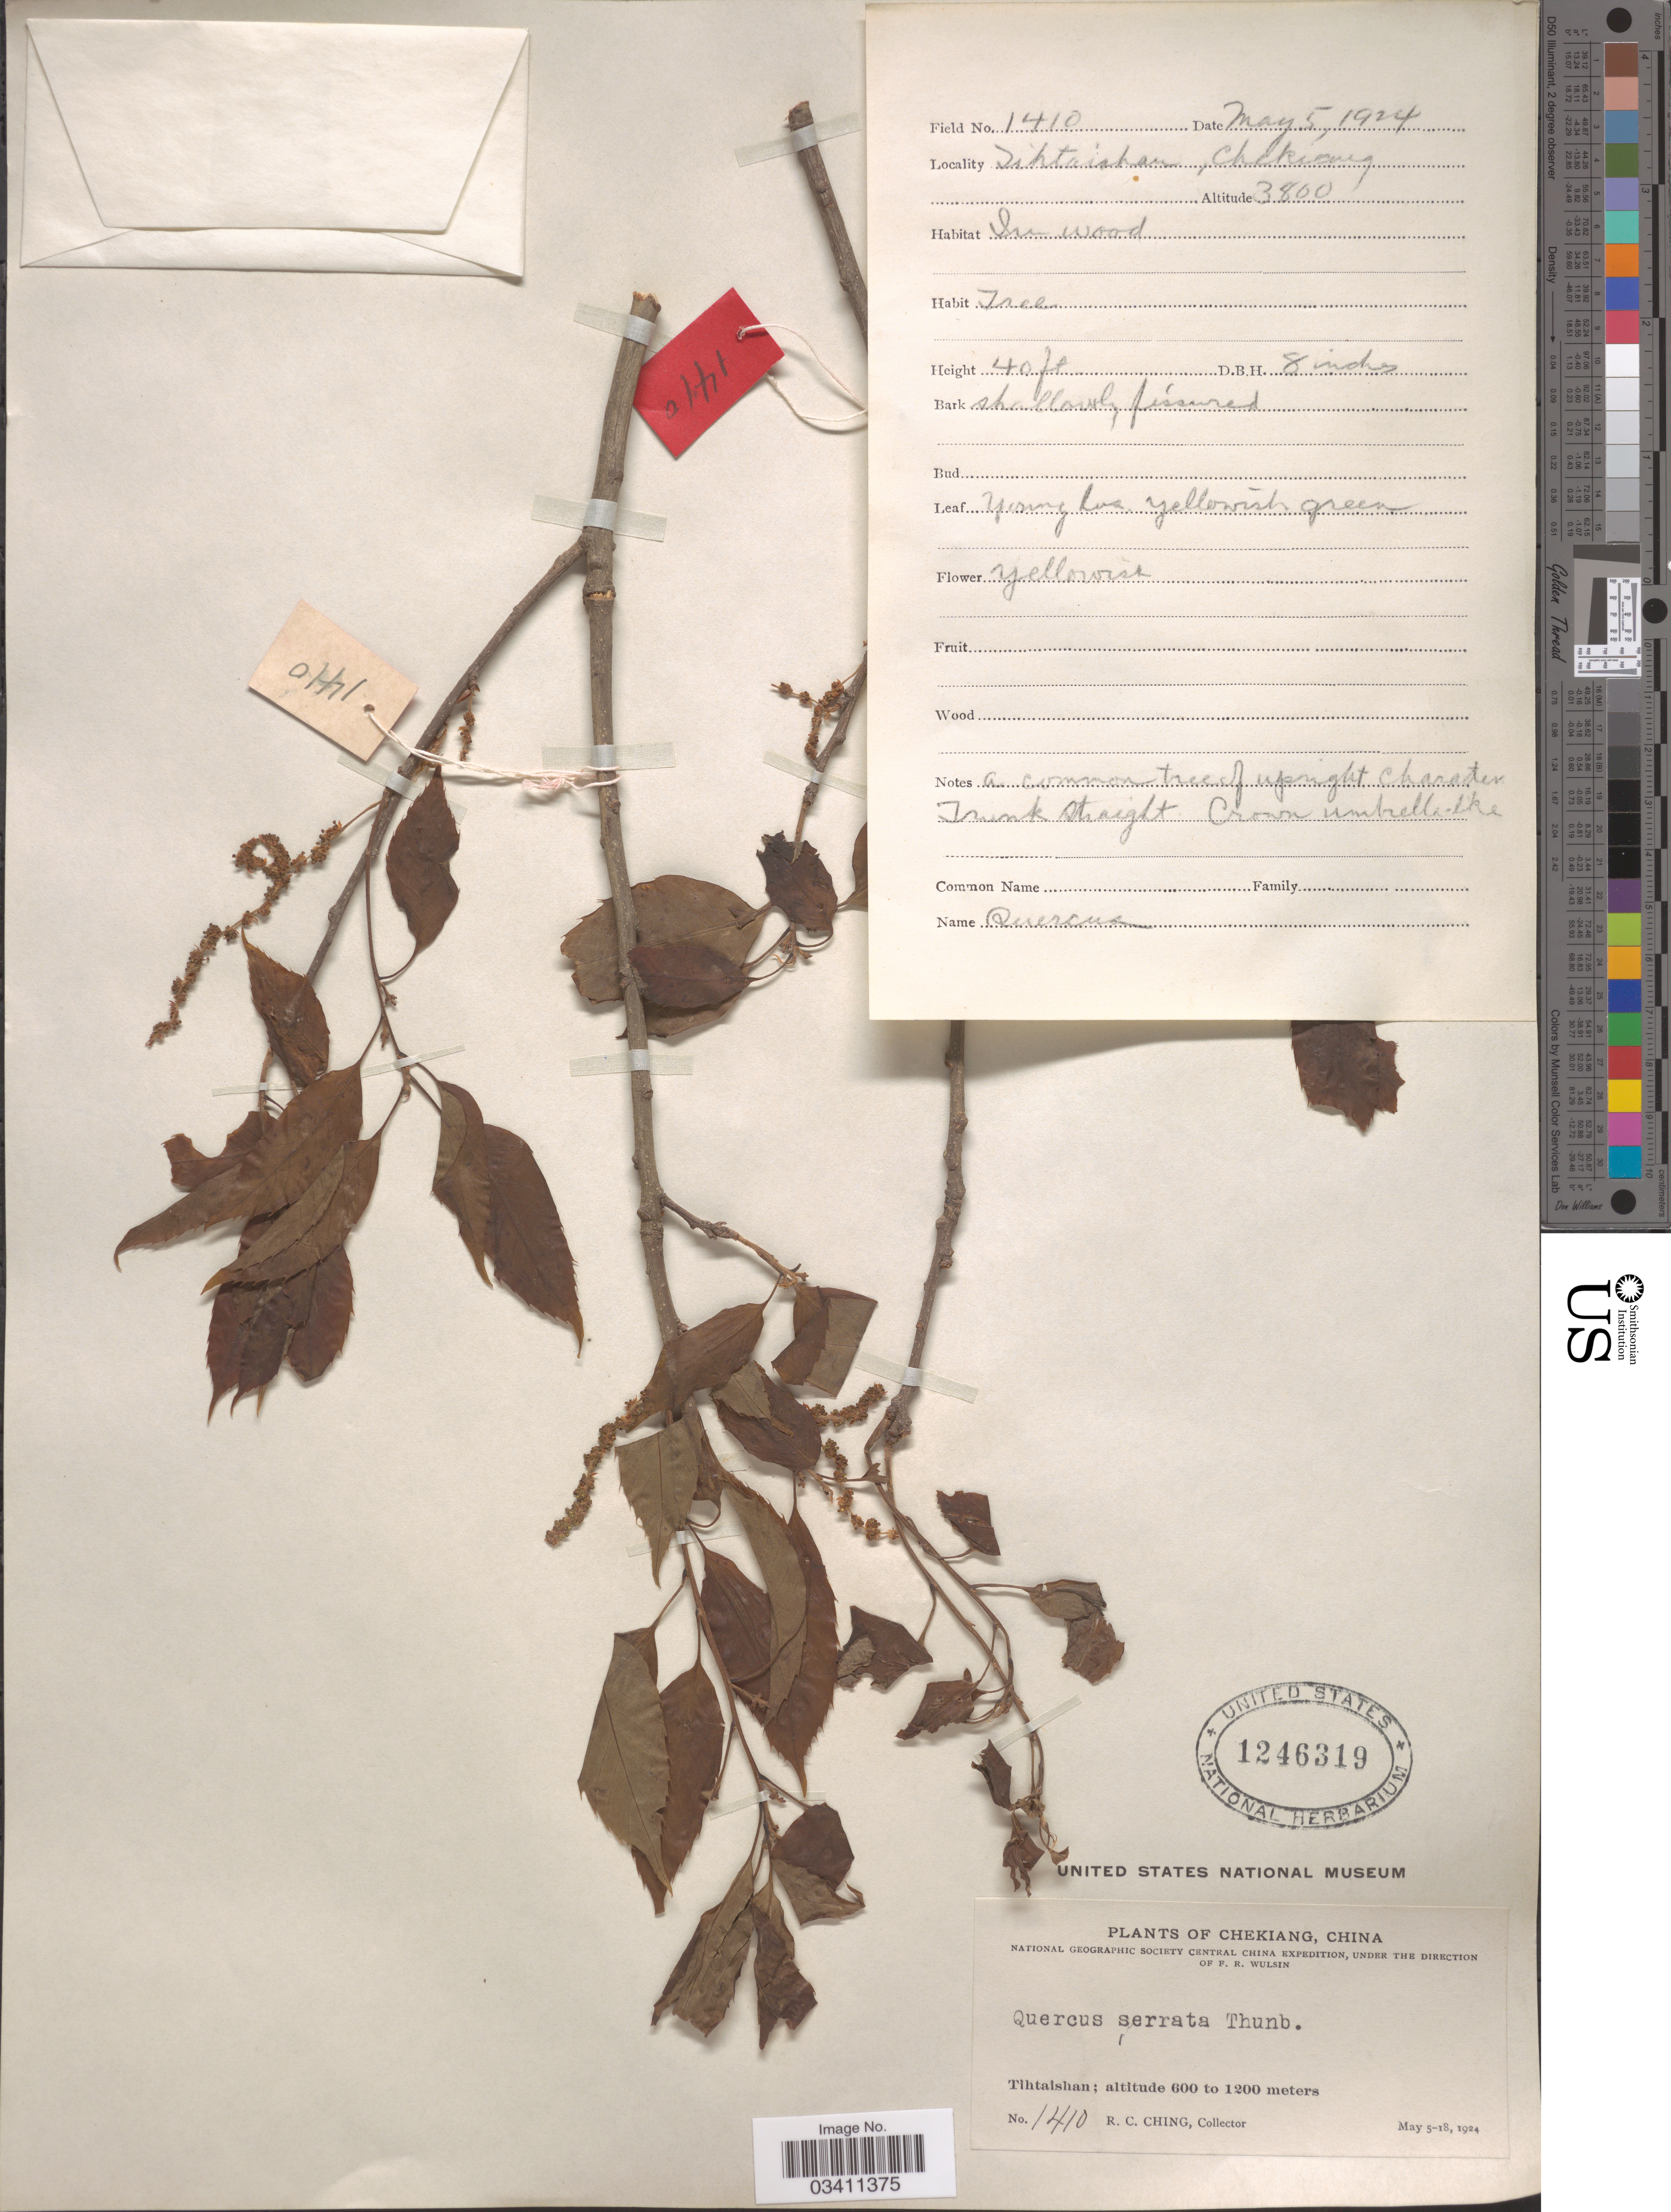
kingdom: Plantae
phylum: Tracheophyta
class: Magnoliopsida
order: Fagales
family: Fagaceae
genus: Quercus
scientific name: Quercus acutissima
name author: Carruth.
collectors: R. C. Ching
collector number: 1410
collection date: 1924-05-05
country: China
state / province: Zhejiang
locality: Chekiang. Tihtaishan.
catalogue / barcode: US 1246319